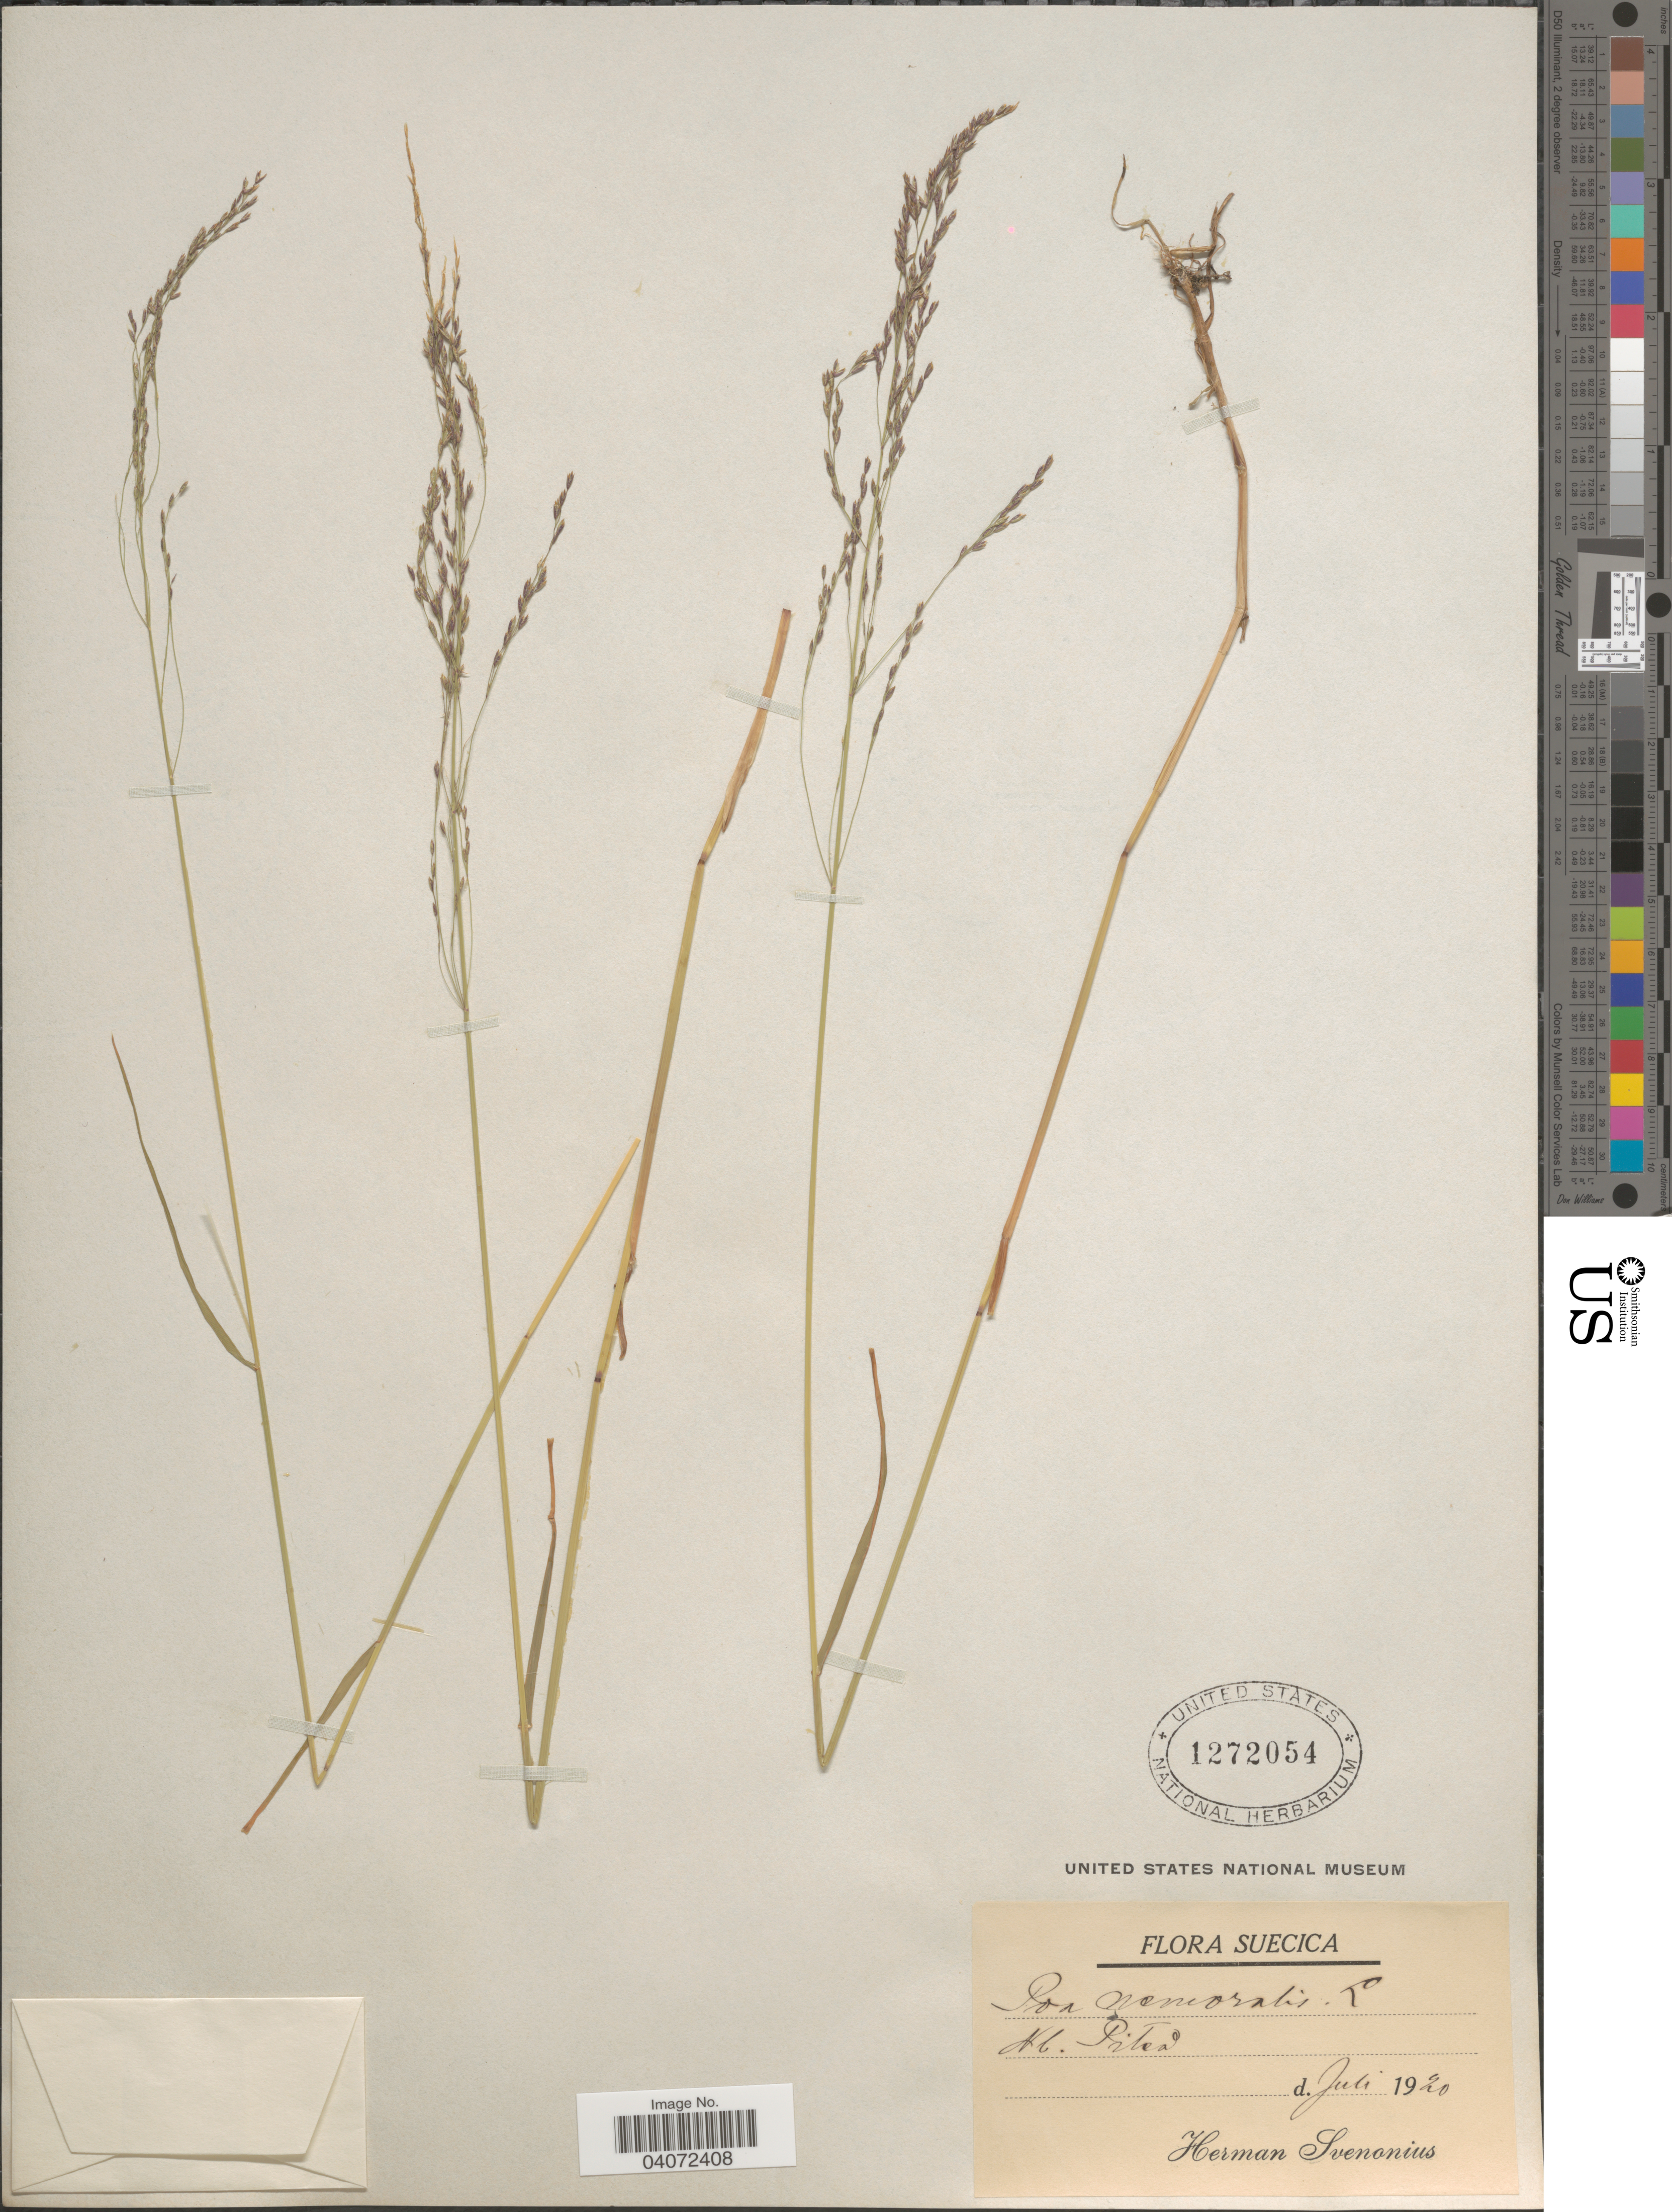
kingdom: Plantae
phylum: Tracheophyta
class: Liliopsida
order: Poales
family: Poaceae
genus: Poa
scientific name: Poa nemoralis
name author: L.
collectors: H. Svenonius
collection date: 1920-07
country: Sweden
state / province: Norrbotten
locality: Suecica. Nb. Piteå.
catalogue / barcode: US 1272054